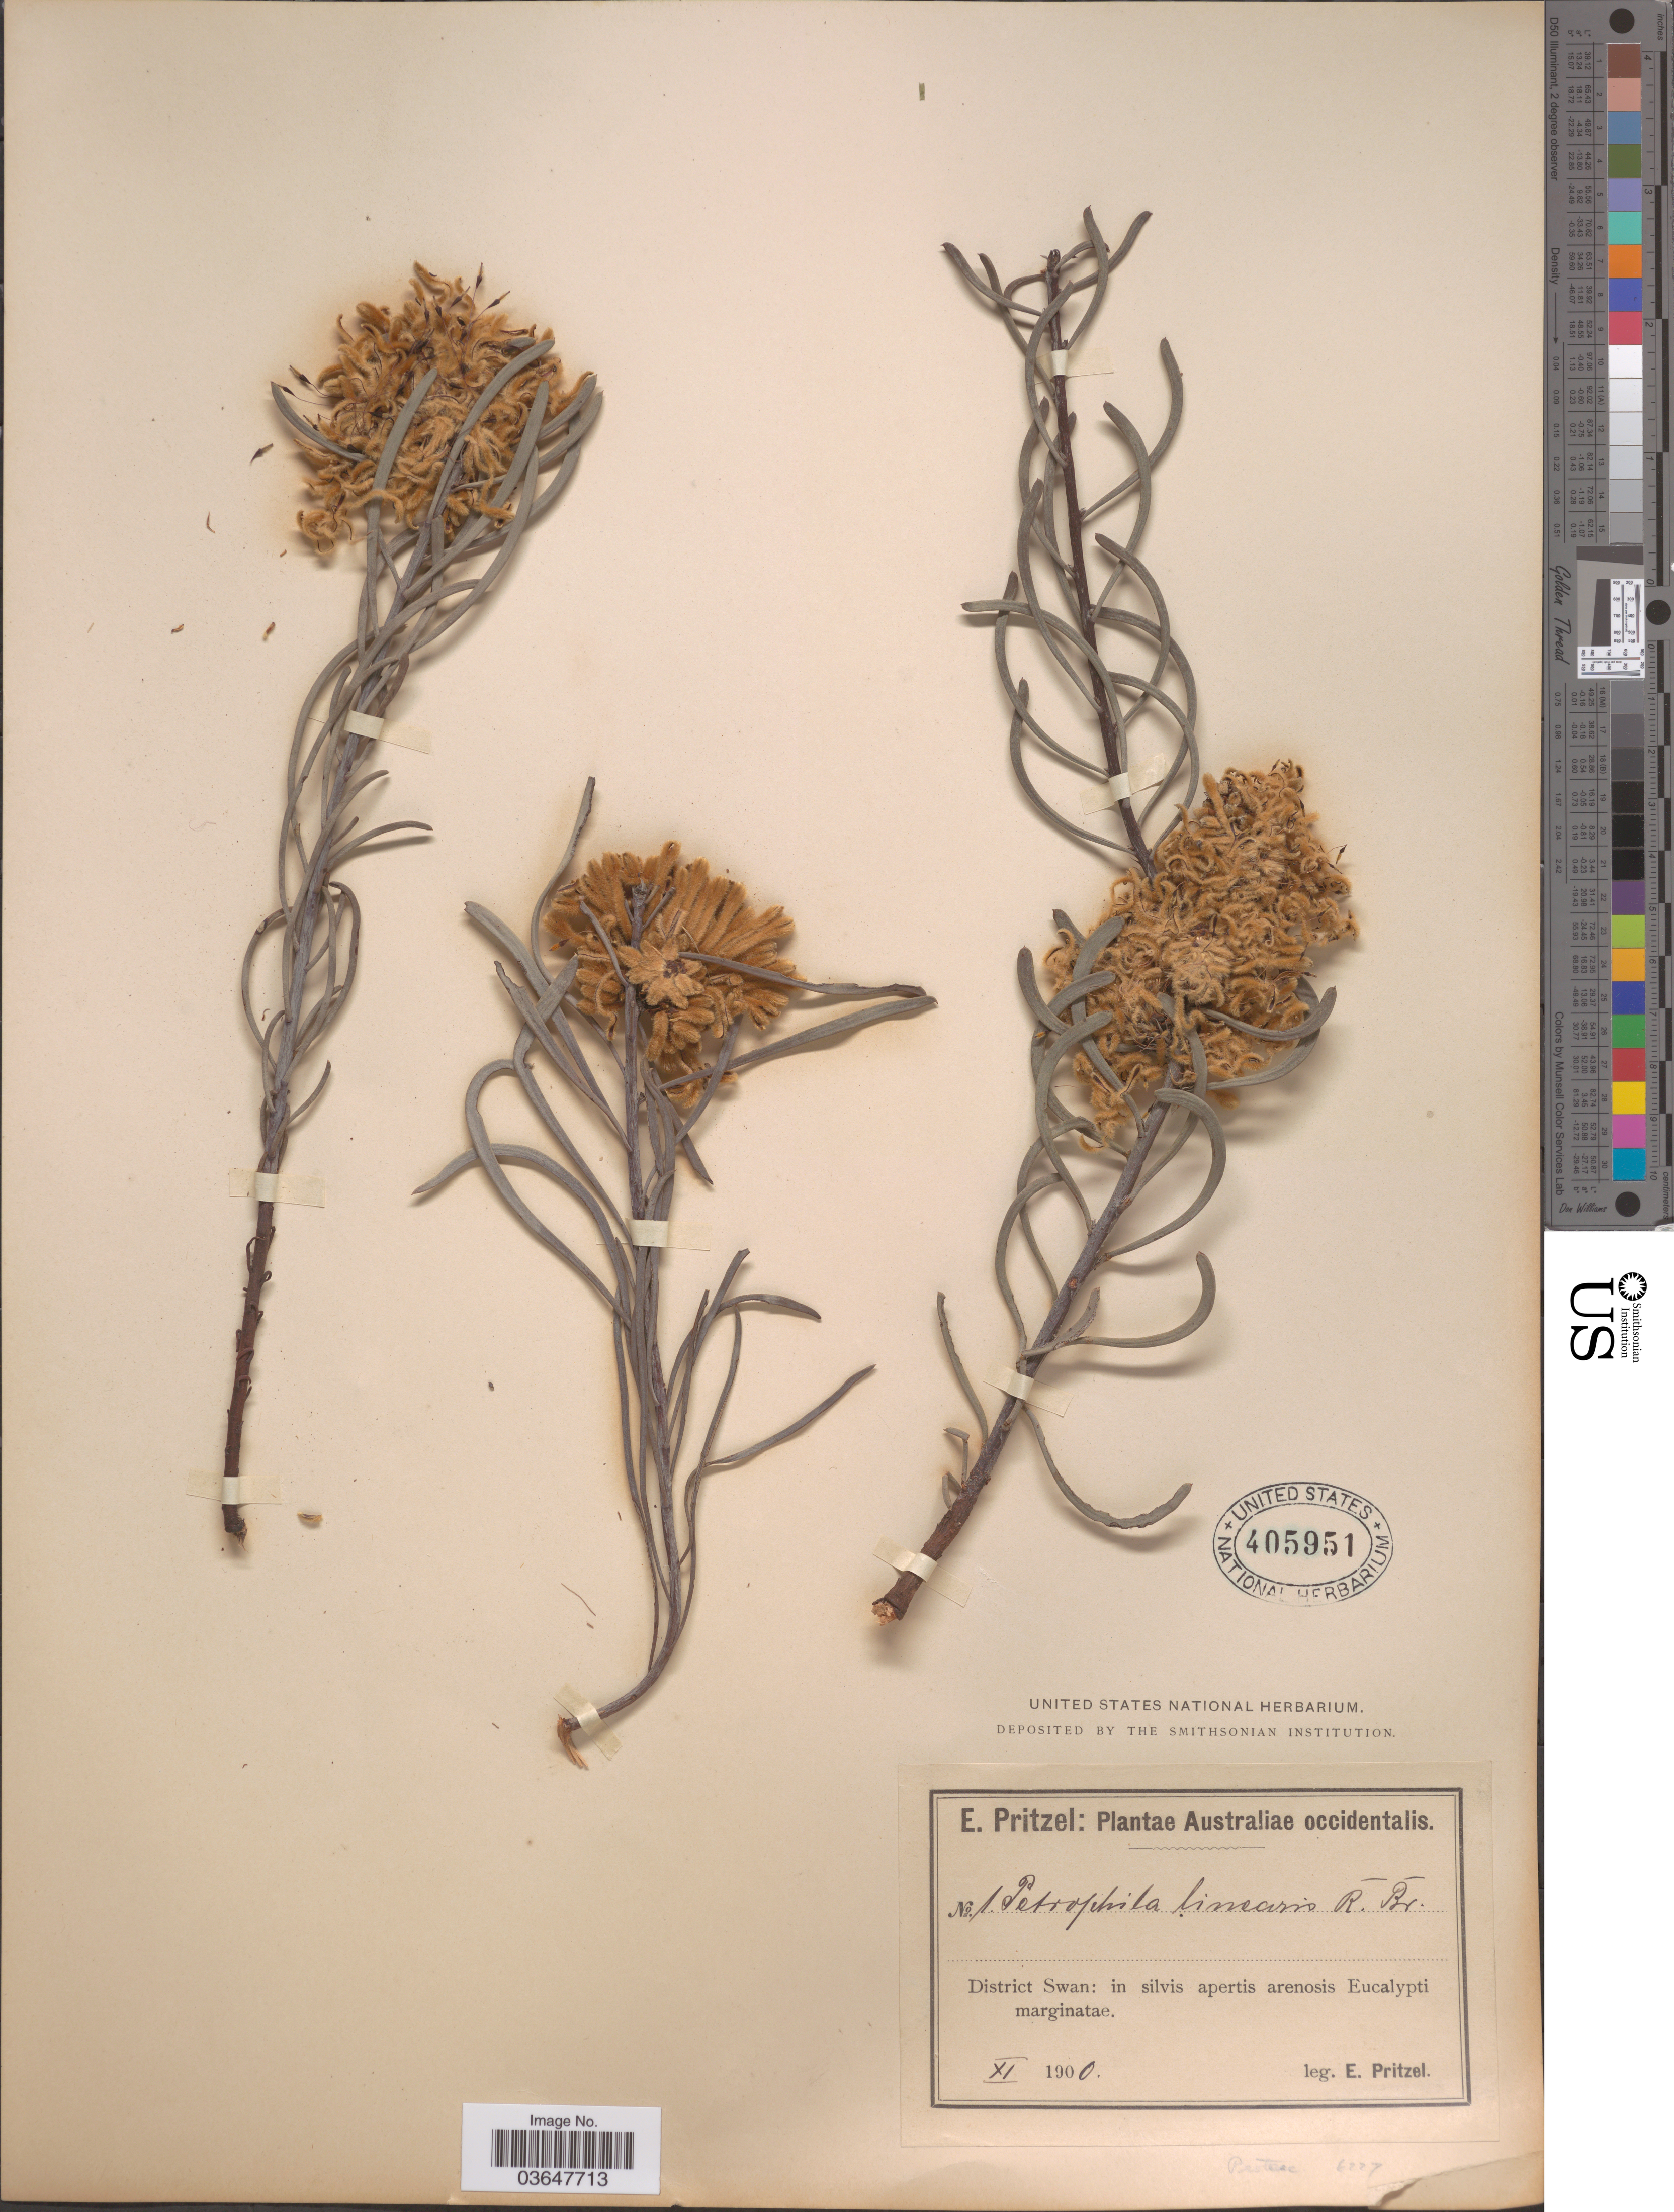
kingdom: Plantae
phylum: Tracheophyta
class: Magnoliopsida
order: Proteales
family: Proteaceae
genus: Petrophile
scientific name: Petrophile linearis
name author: R. Br.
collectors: E. G. Pritzel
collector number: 1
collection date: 1900-11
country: Australia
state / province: Western Australia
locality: Australiae occidentalis. District Swan: in silvis apertis arenosis Eucalypti marginatae.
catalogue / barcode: US 405951